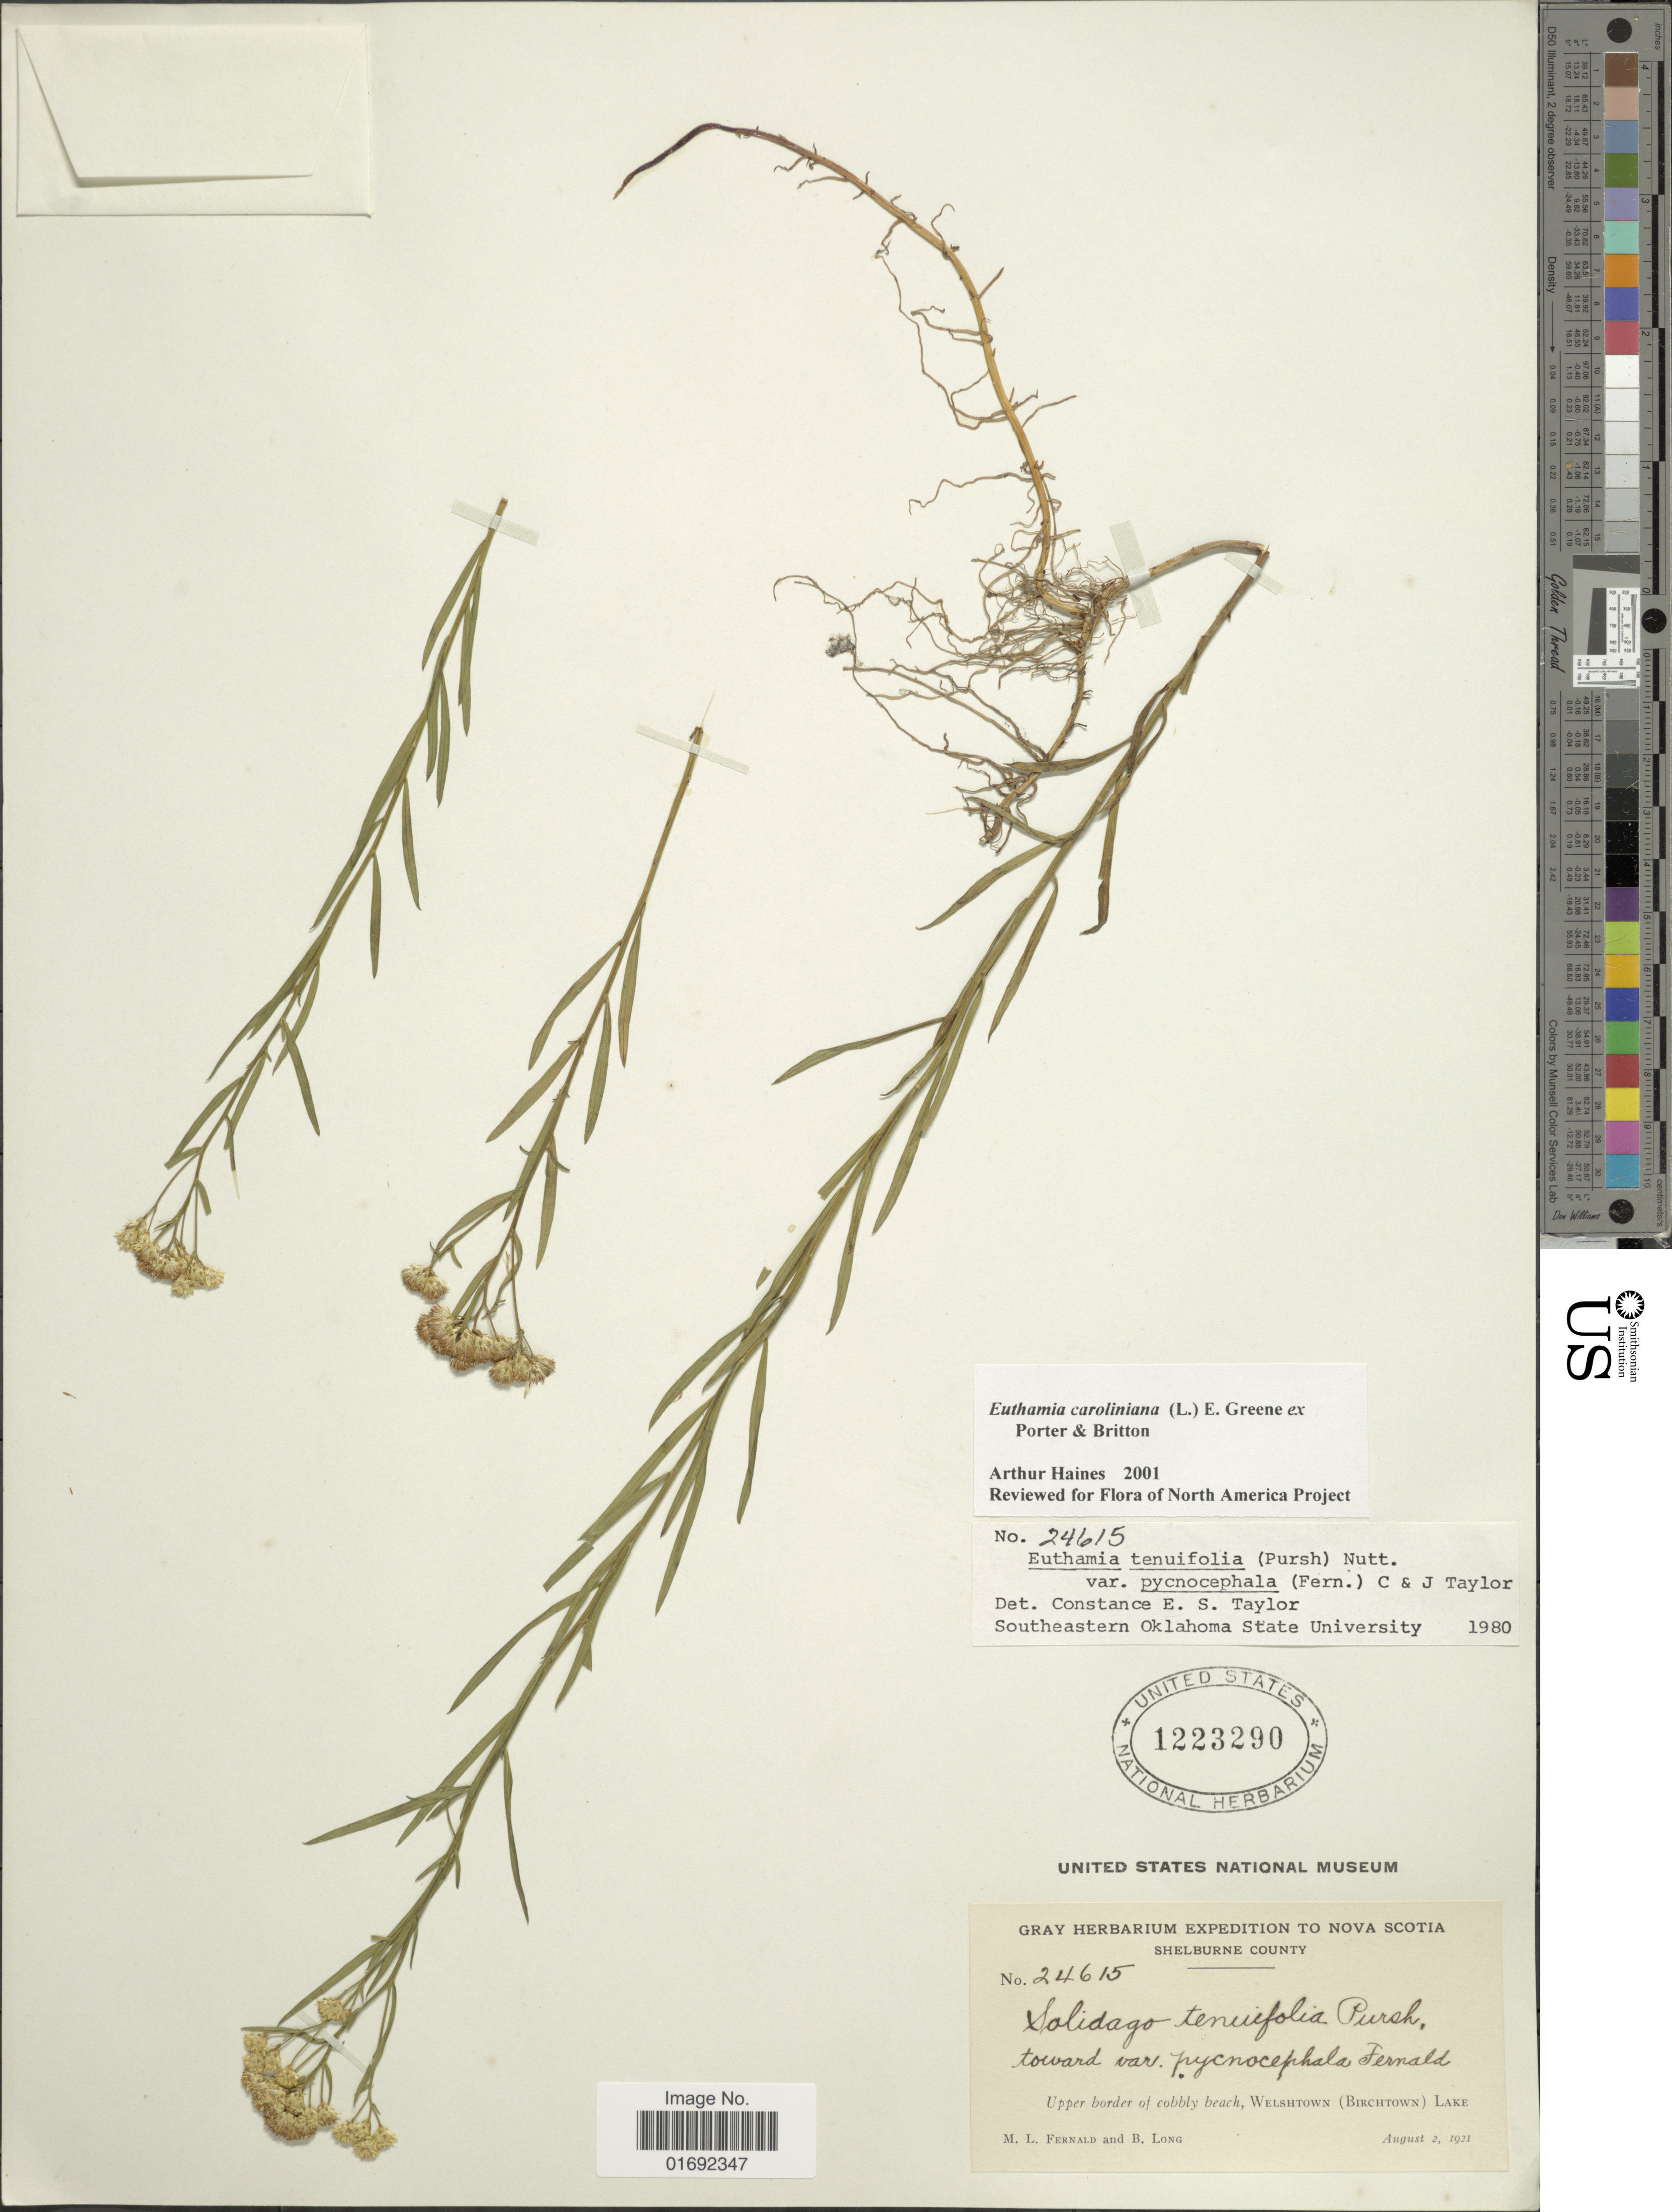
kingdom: Plantae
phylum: Tracheophyta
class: Magnoliopsida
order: Asterales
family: Asteraceae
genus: Euthamia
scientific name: Euthamia galetorum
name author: S.W. Greene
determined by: Urbatsch, Lowell E., Curator (LSU), Louisiana State University (UNITED STATES)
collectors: M. L. Fernald & B. Long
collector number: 24615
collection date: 1921-08-02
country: Canada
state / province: Nova Scotia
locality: Shelburne County, upper border of cobbly beach, Welshtown (Birchtown) Lake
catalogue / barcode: US 1223290